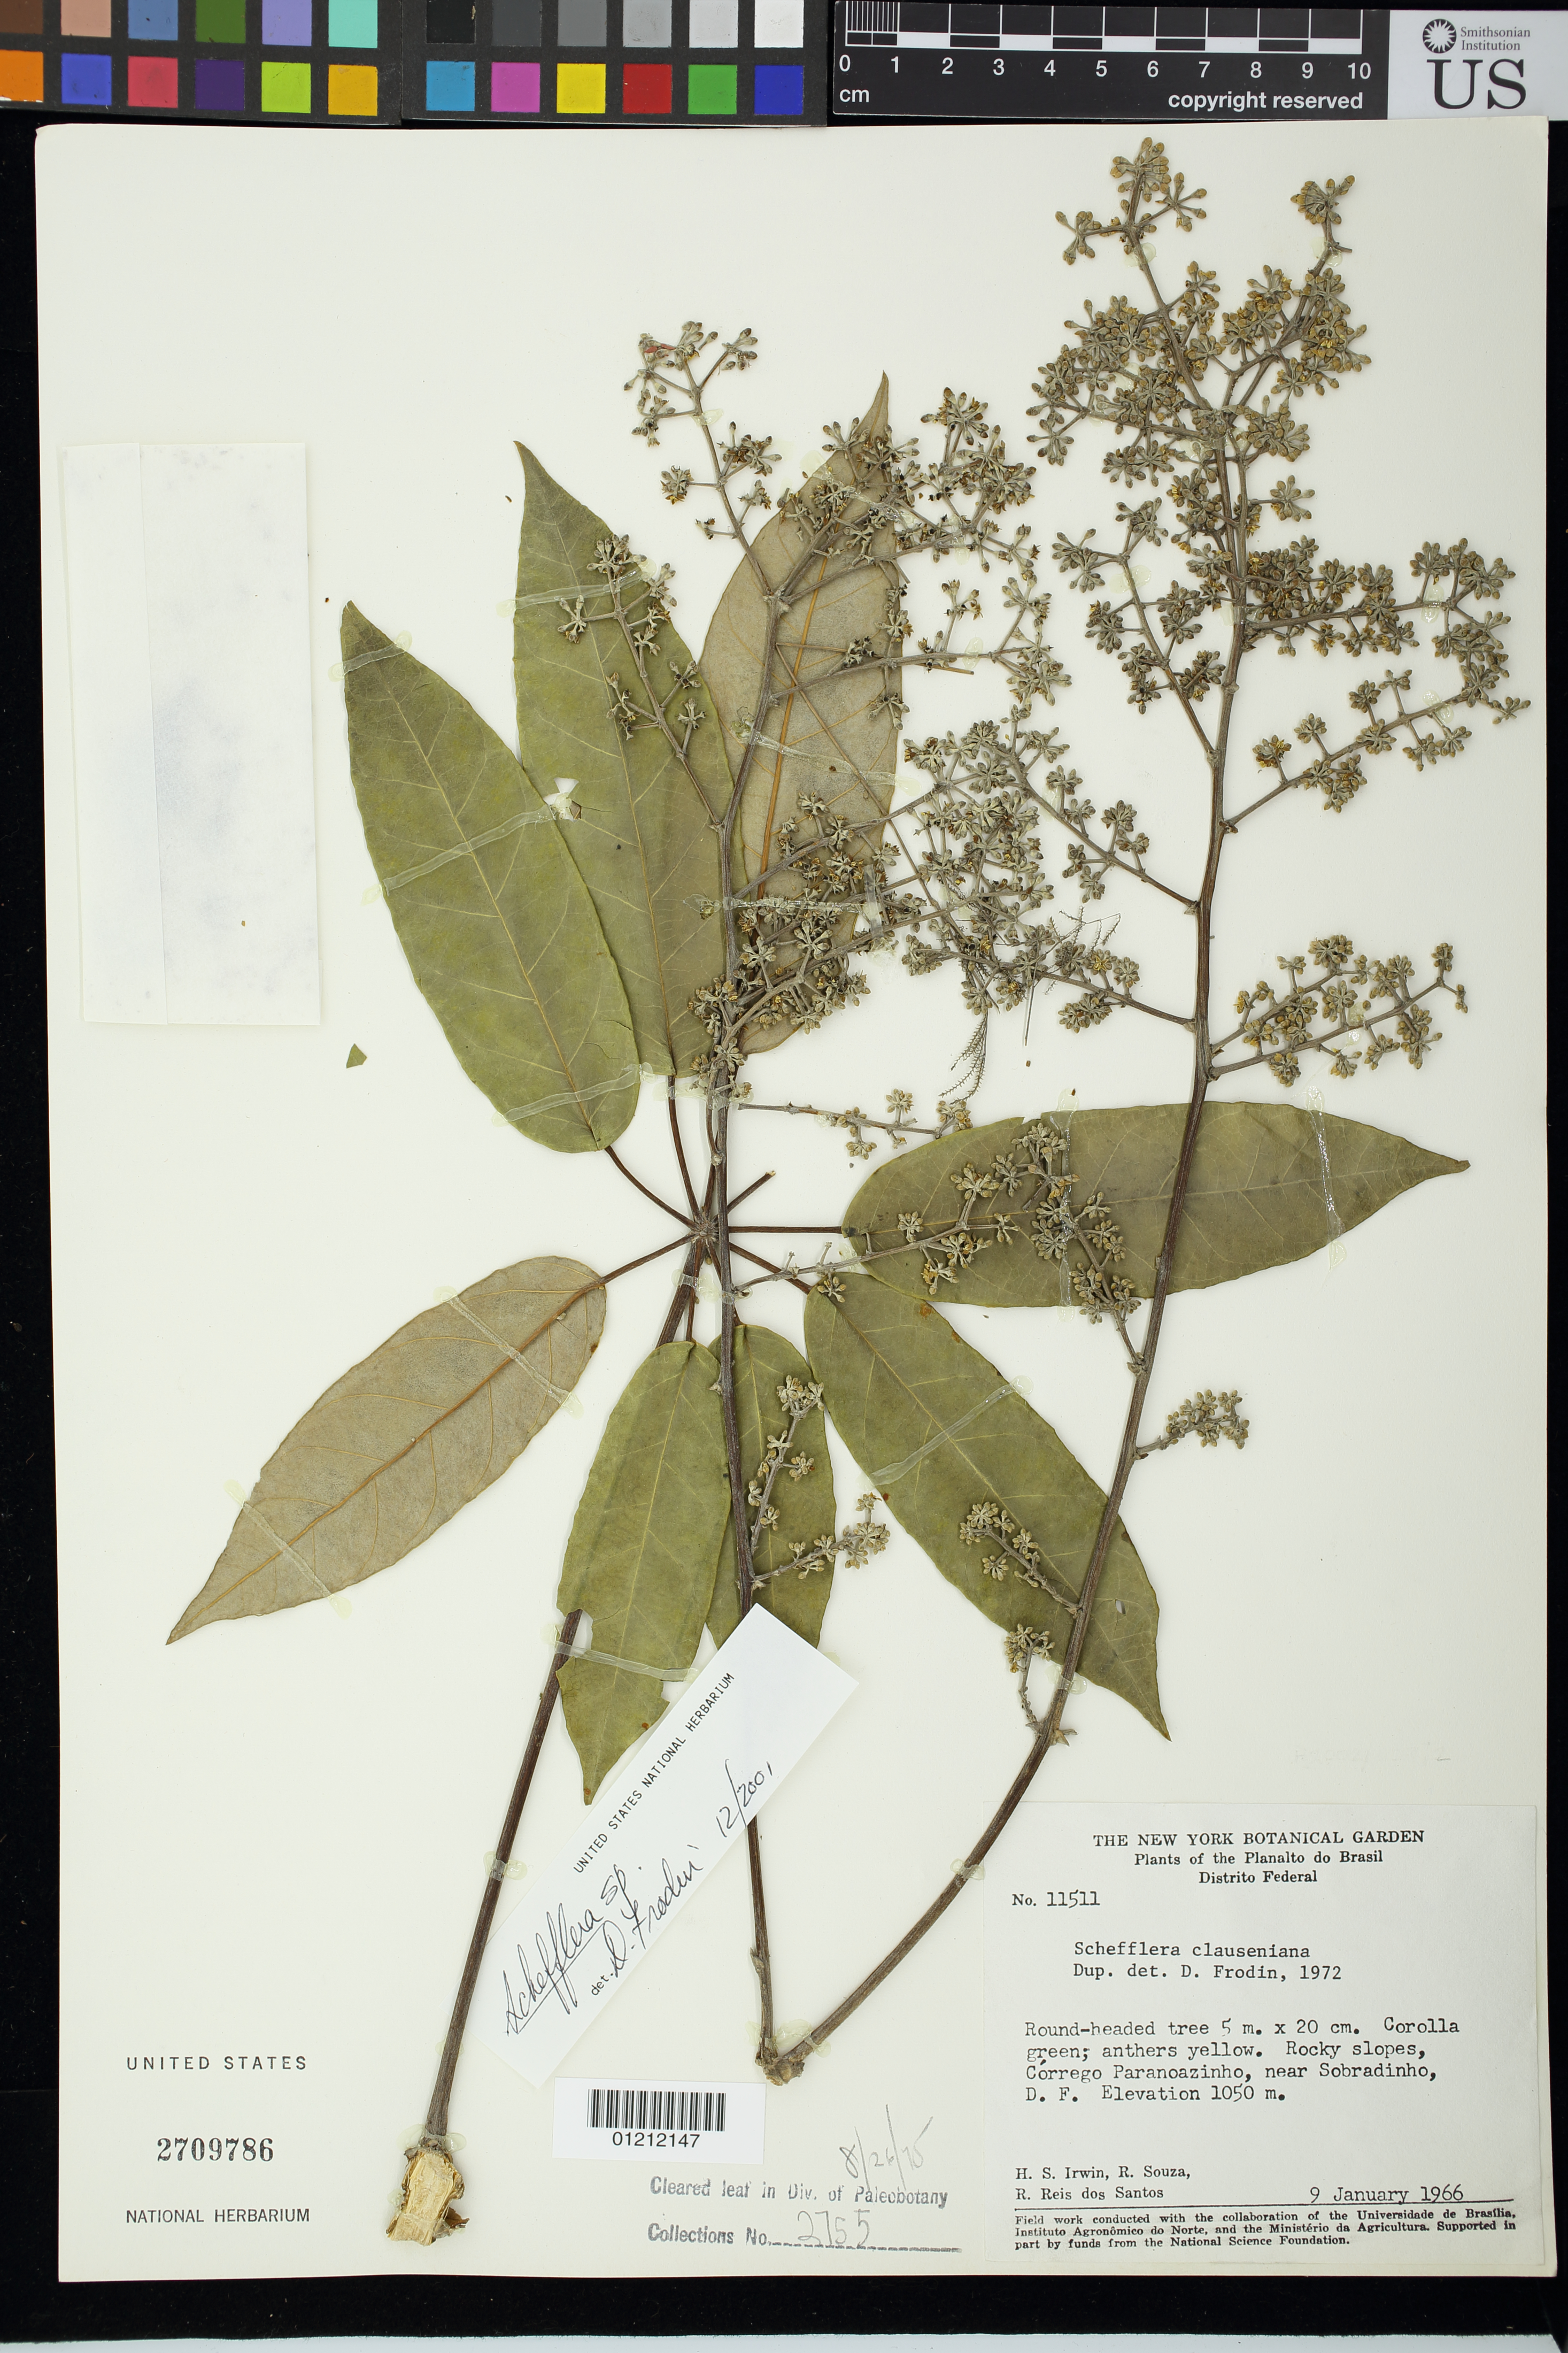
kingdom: Plantae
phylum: Tracheophyta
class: Magnoliopsida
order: Apiales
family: Araliaceae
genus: Schefflera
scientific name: Schefflera sp.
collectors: H. Irwin, R. Souza & R. G. P. Santos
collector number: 11511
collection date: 1966-01-09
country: Brazil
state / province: Distrito Federal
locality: Rocky slopes, Córrego Paranoazinho, near Sobradinho, D. F.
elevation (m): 1050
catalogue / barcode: US 2709786